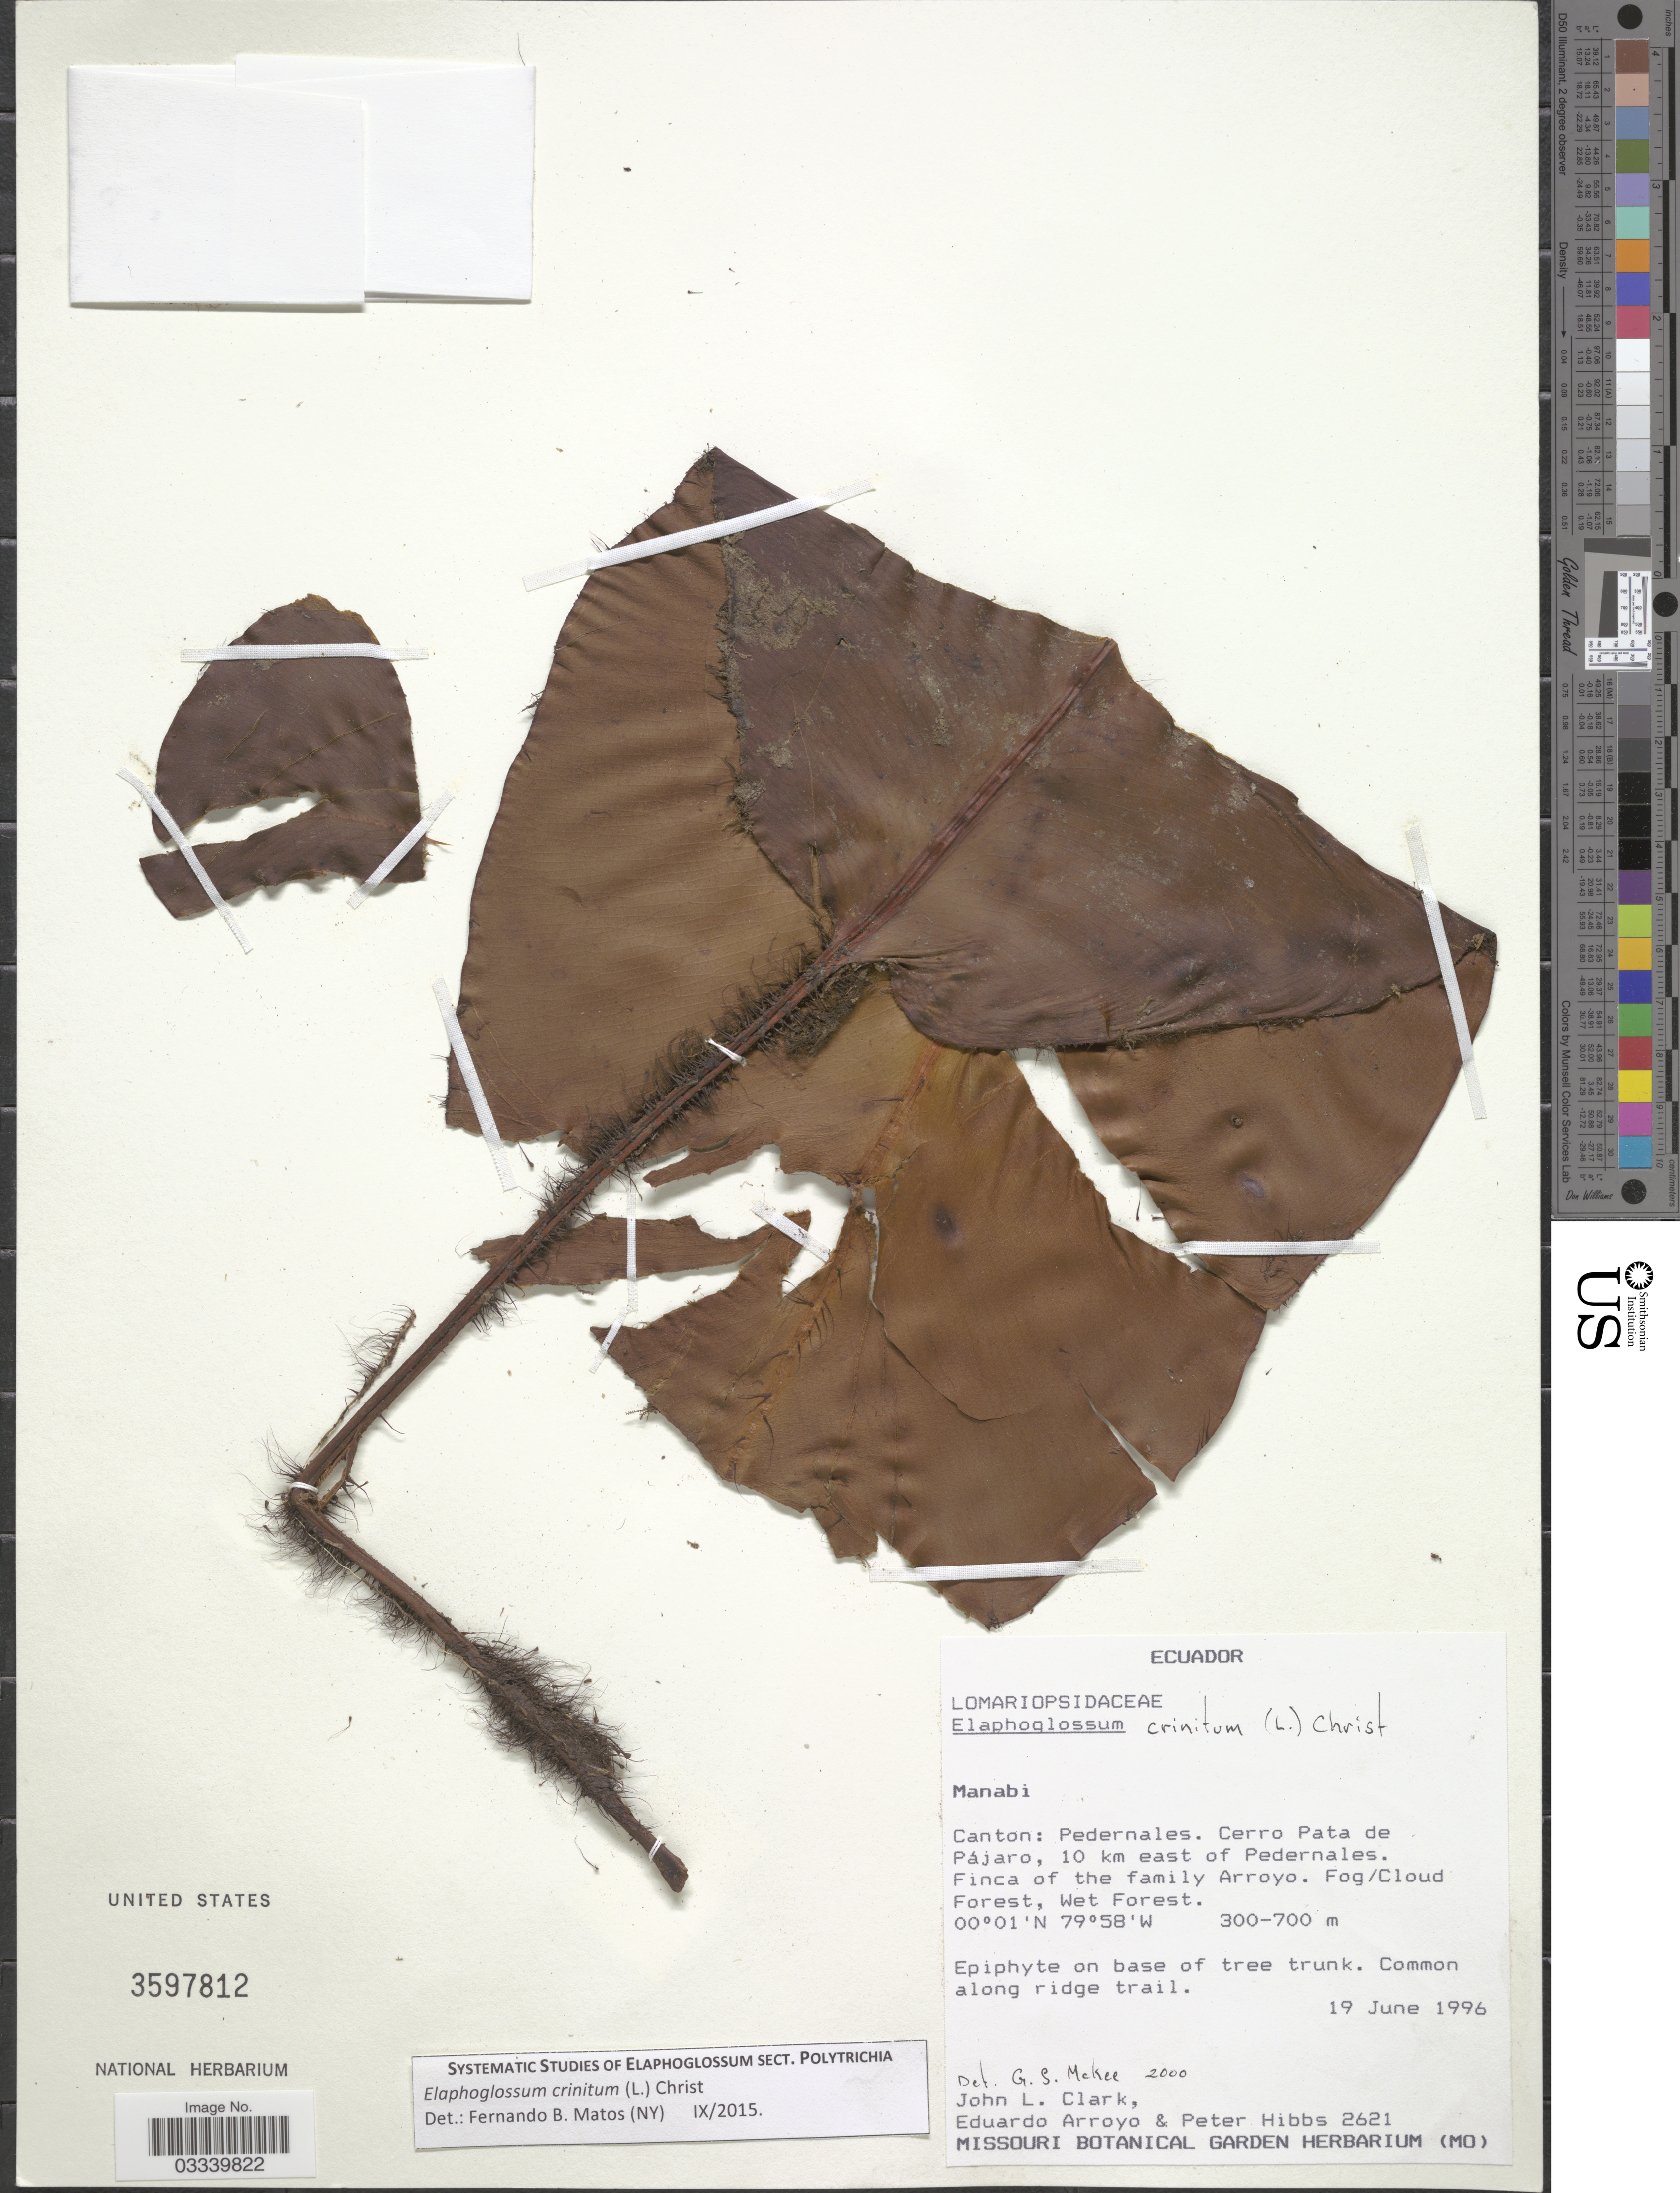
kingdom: Plantae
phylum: Tracheophyta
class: Polypodiopsida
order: Polypodiales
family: Dryopteridaceae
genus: Elaphoglossum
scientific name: Elaphoglossum crinitum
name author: (L.) Christ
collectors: J. L. Clark, J. Eduardo Arroyo & P. Hibbs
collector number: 2621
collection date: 1996-06-19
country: Ecuador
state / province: Manabí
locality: Canton: Pedernales. Cerro Pata de Pájaro, 10 km east of Pedernales. Finca of the family Arroyo.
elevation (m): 300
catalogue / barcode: US 3597812